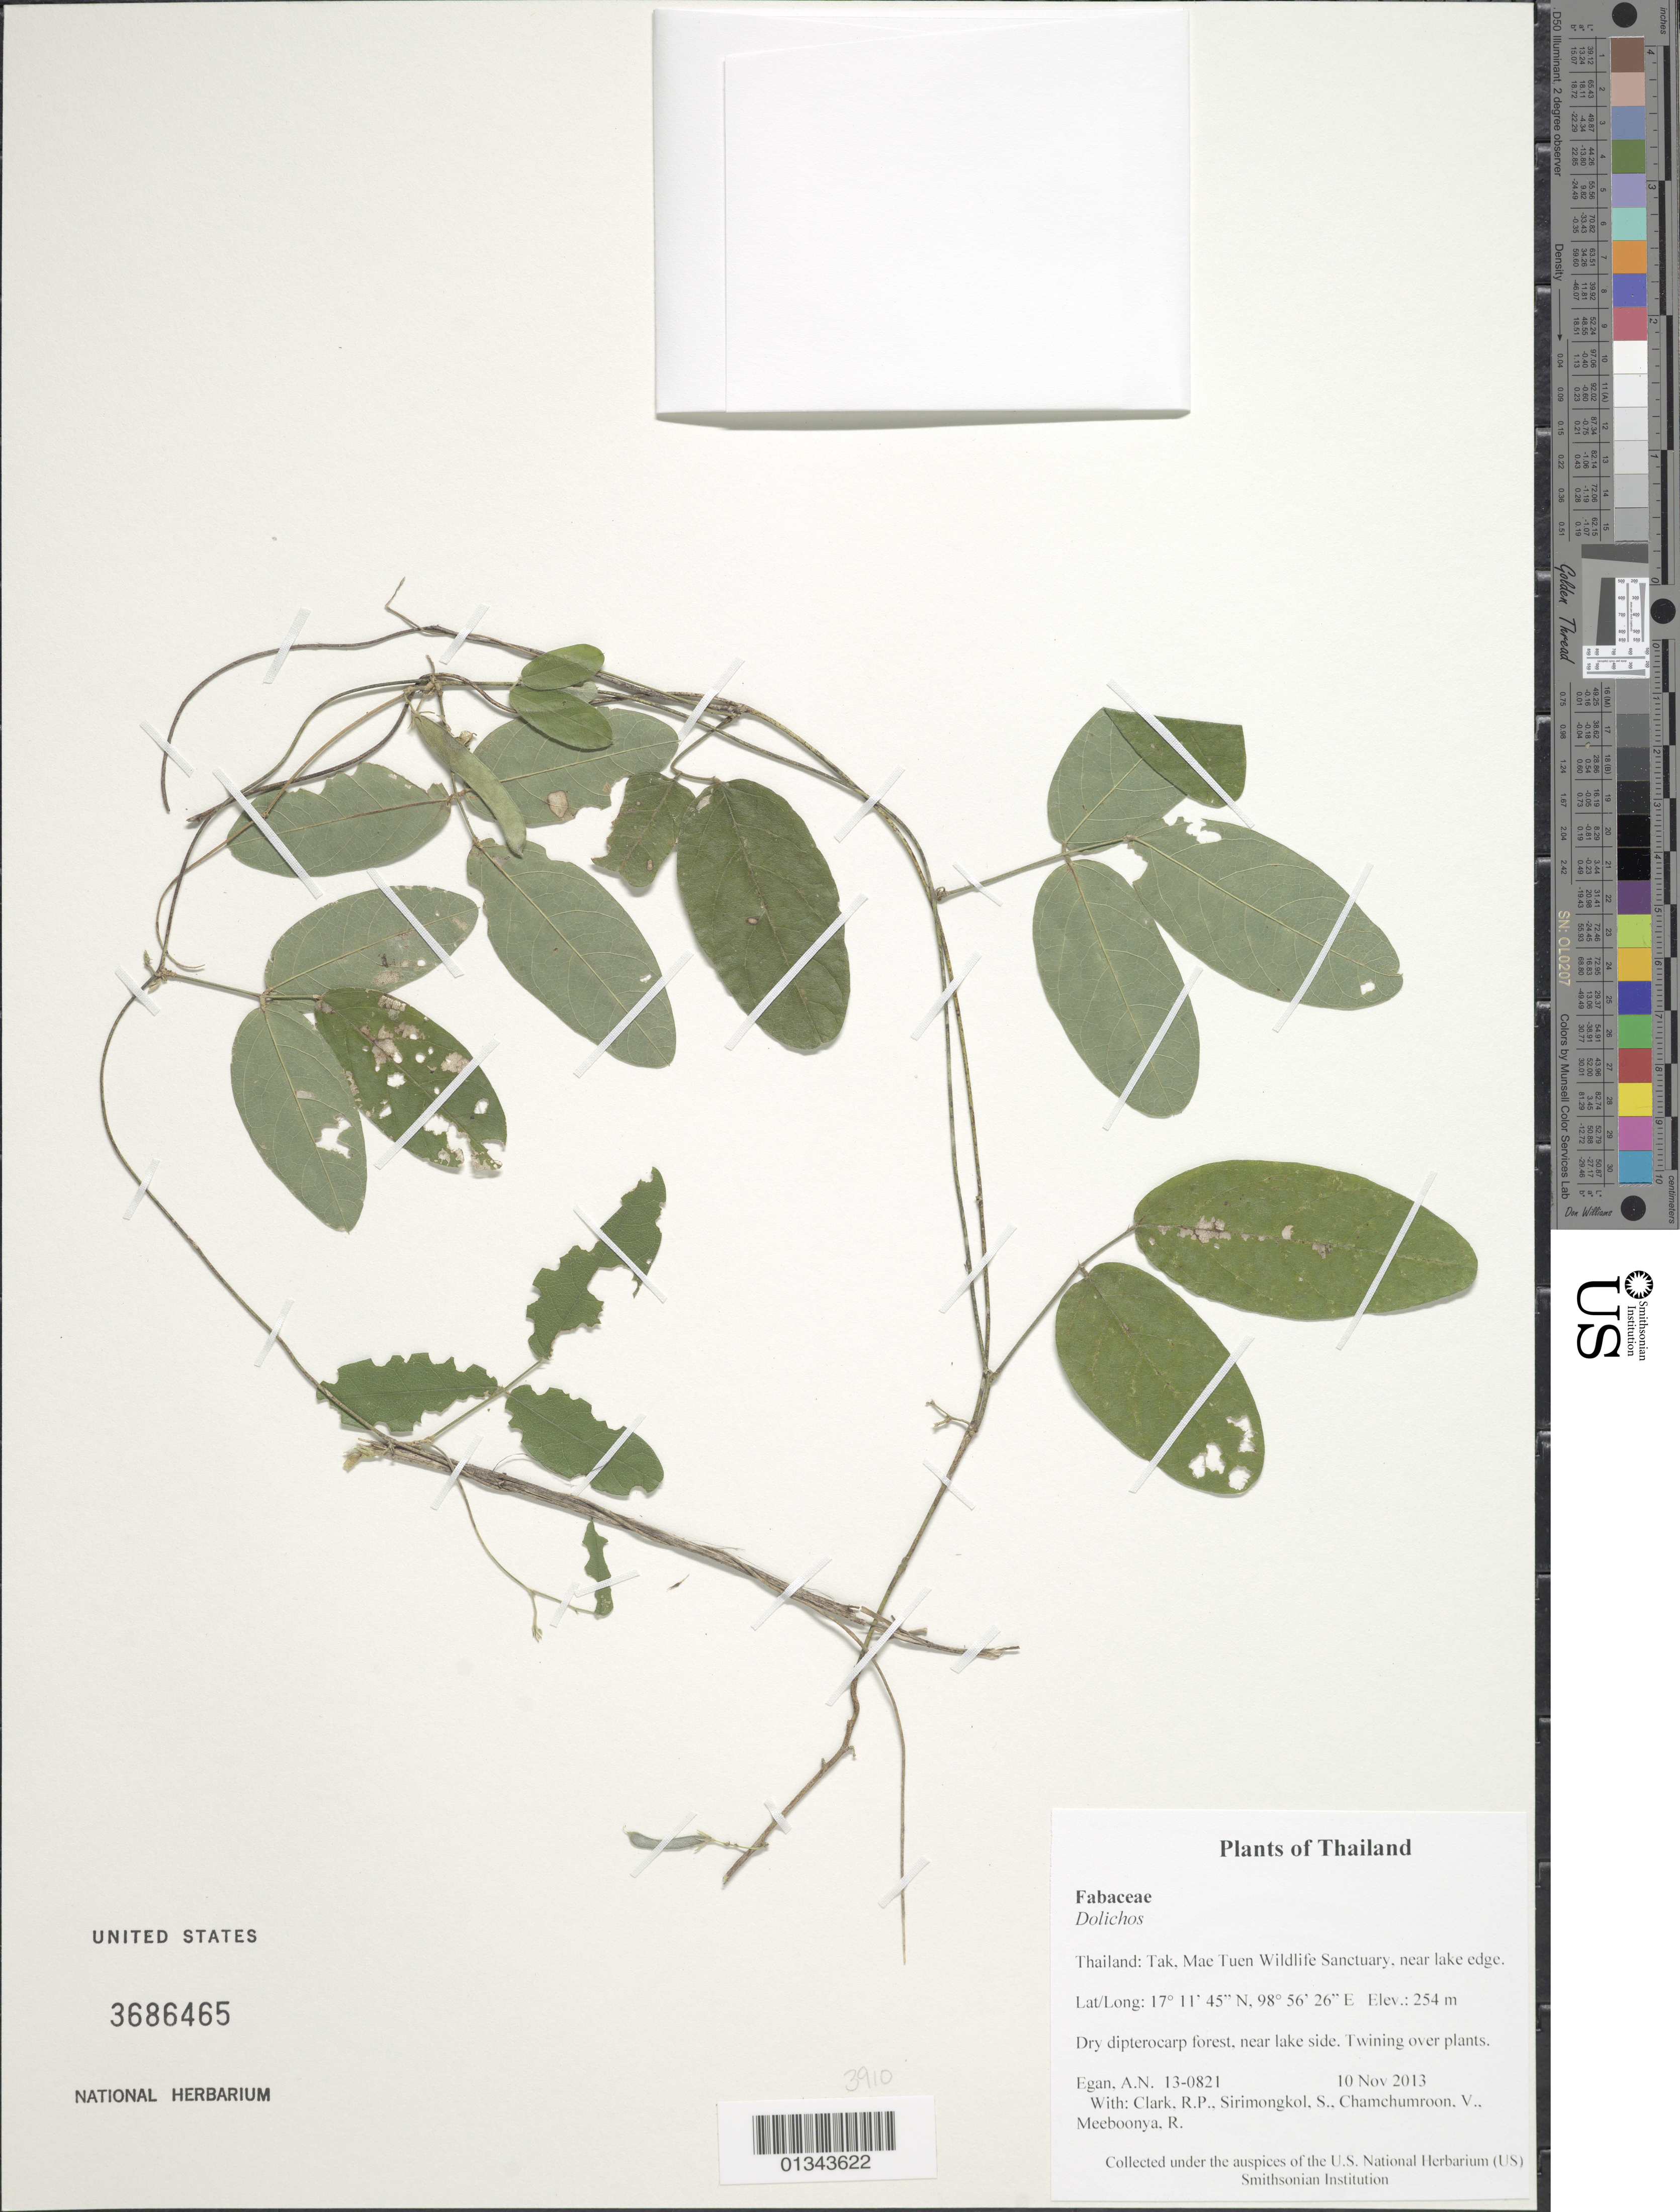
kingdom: Plantae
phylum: Tracheophyta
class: Magnoliopsida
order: Fabales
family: Fabaceae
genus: Dolichos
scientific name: Dolichos sp.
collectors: A. N. Egan, R. P. Clark, S. Sirimongkol, V. Chamchumroon & R. Meeboonya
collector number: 13-0821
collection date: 2013-11-10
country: Thailand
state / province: Tak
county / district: Sam Ngao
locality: Mae Tuen Wildlife Sanctuary, near lake edge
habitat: Dry dipterocarp forest, near lake side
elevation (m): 254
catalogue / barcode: US 3686465